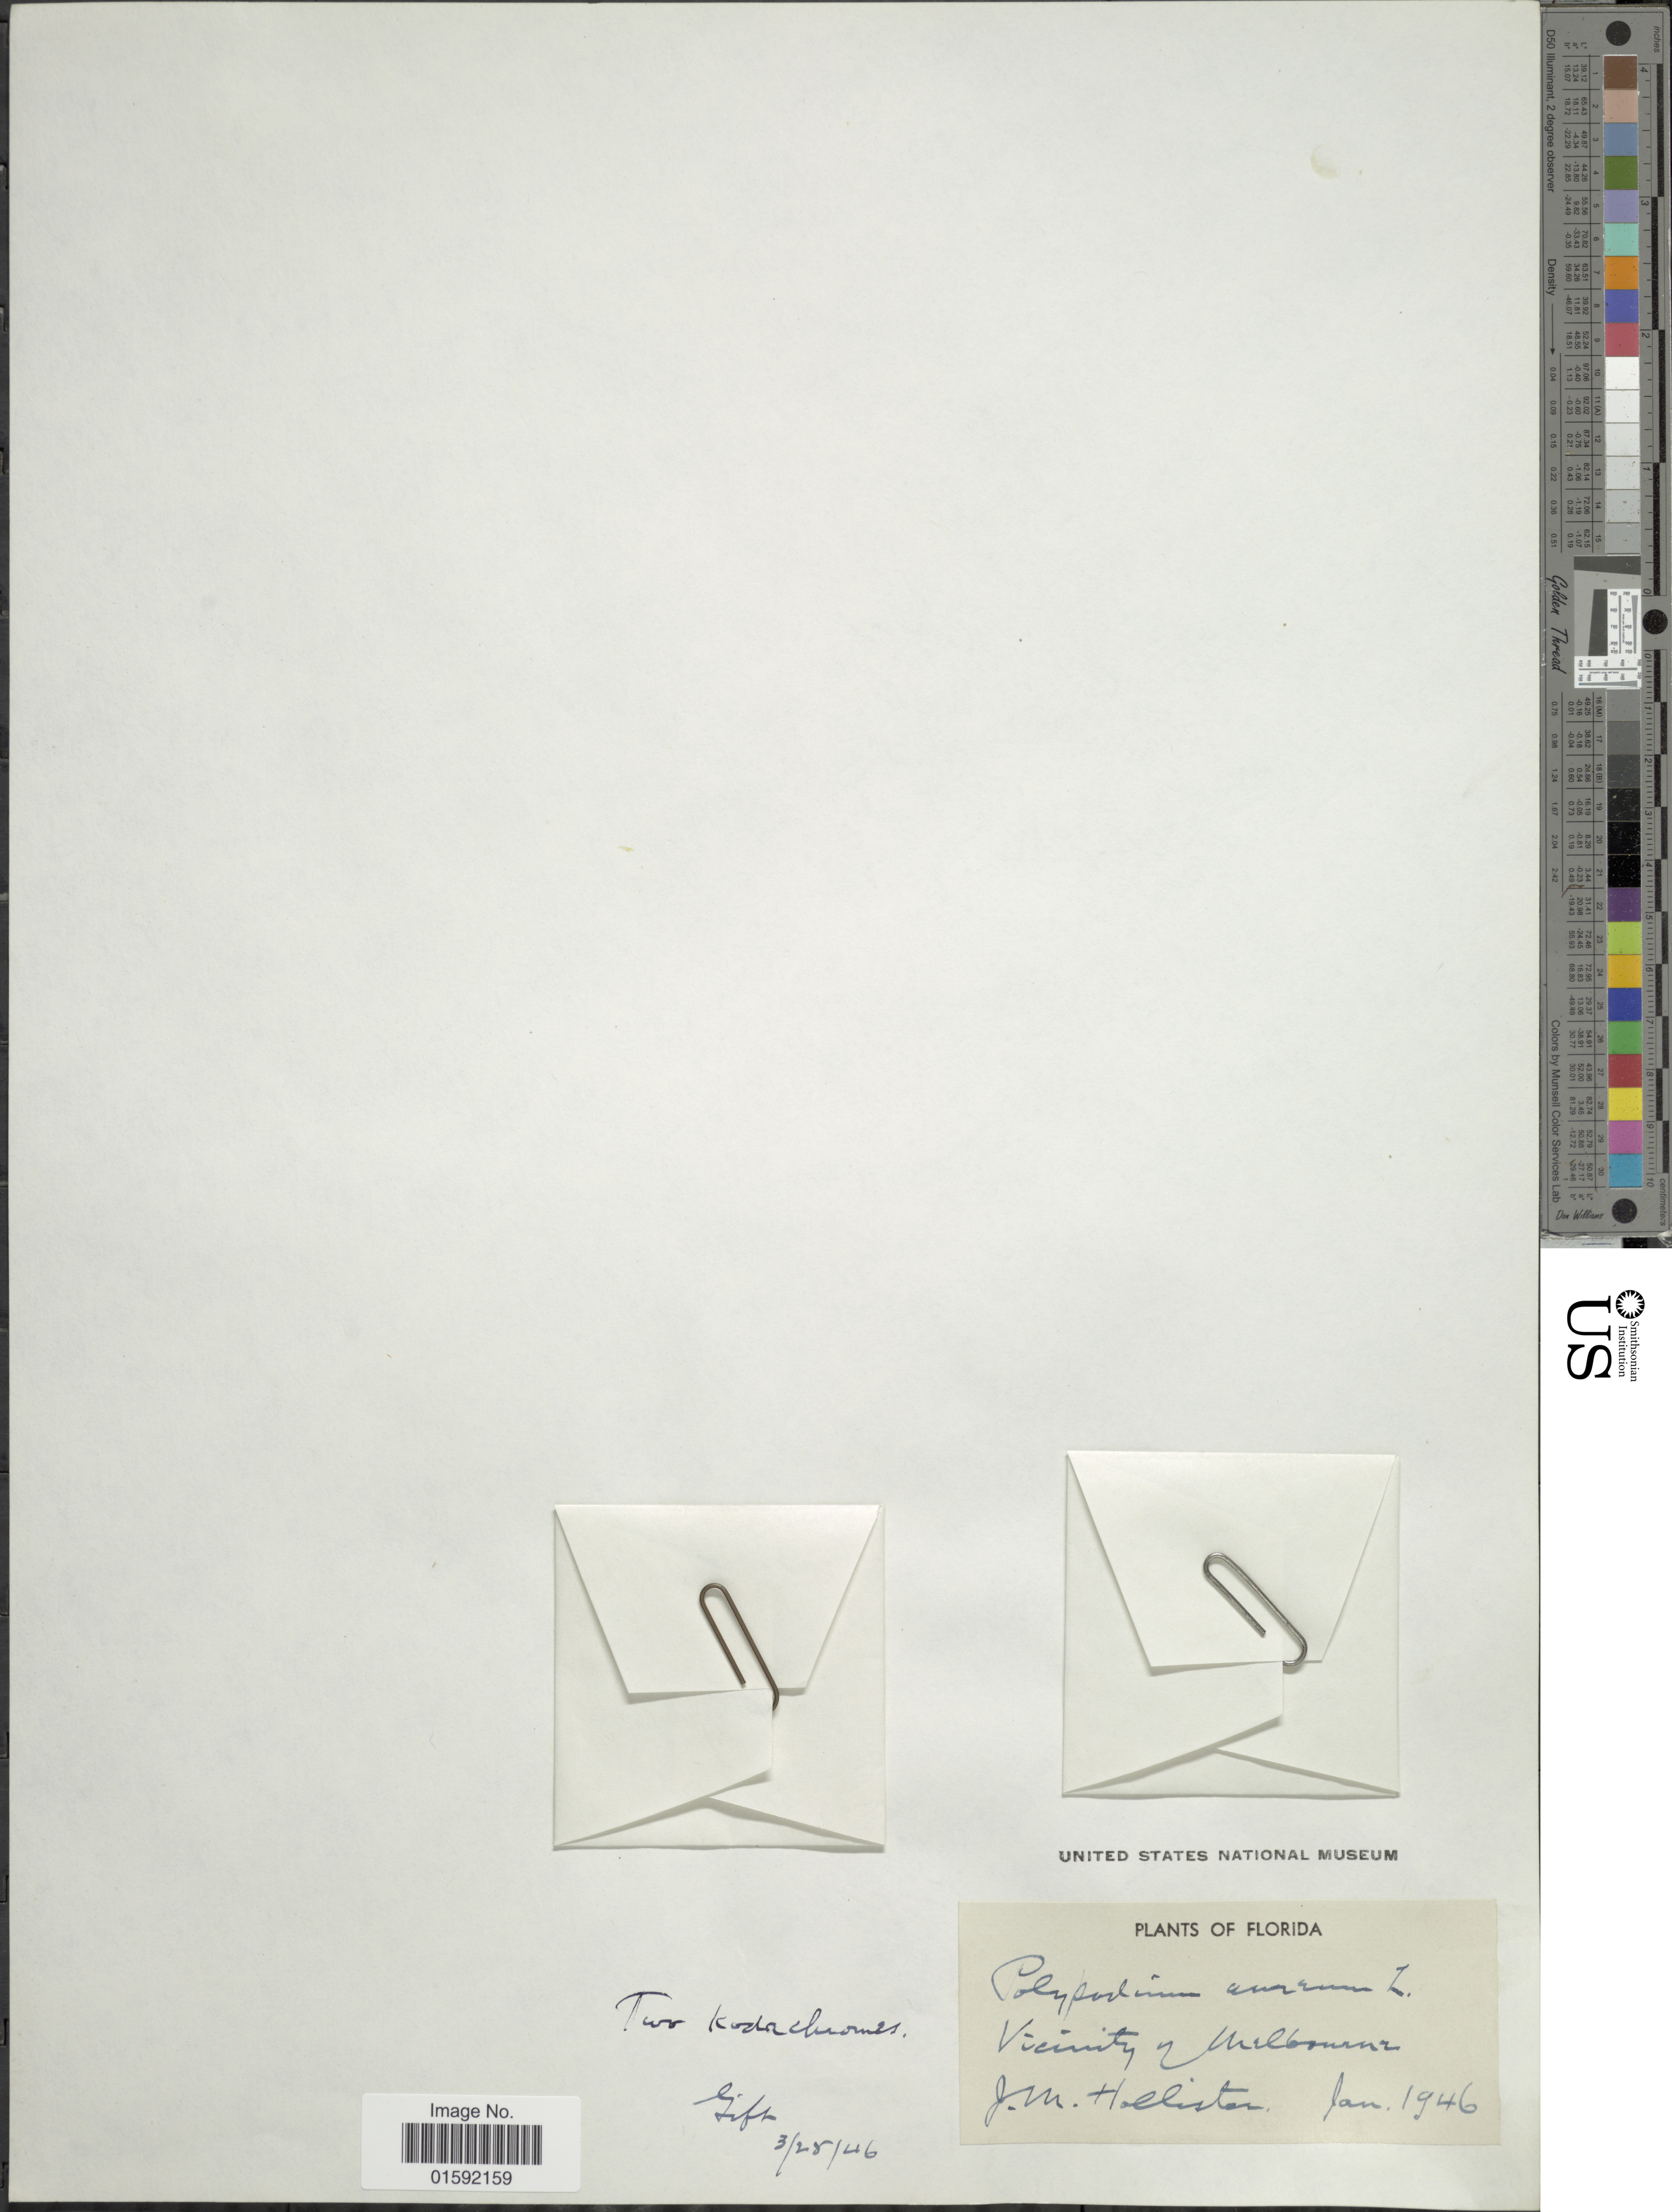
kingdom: Plantae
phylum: Tracheophyta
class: Polypodiopsida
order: Polypodiales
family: Polypodiaceae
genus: Phlebodium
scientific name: Phlebodium areolatum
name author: (Humb. & Bonap. ex Willd.) J. Sm.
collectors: J. Hollister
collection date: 1946-01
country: United States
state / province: Florida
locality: Vicinity of Melbourne